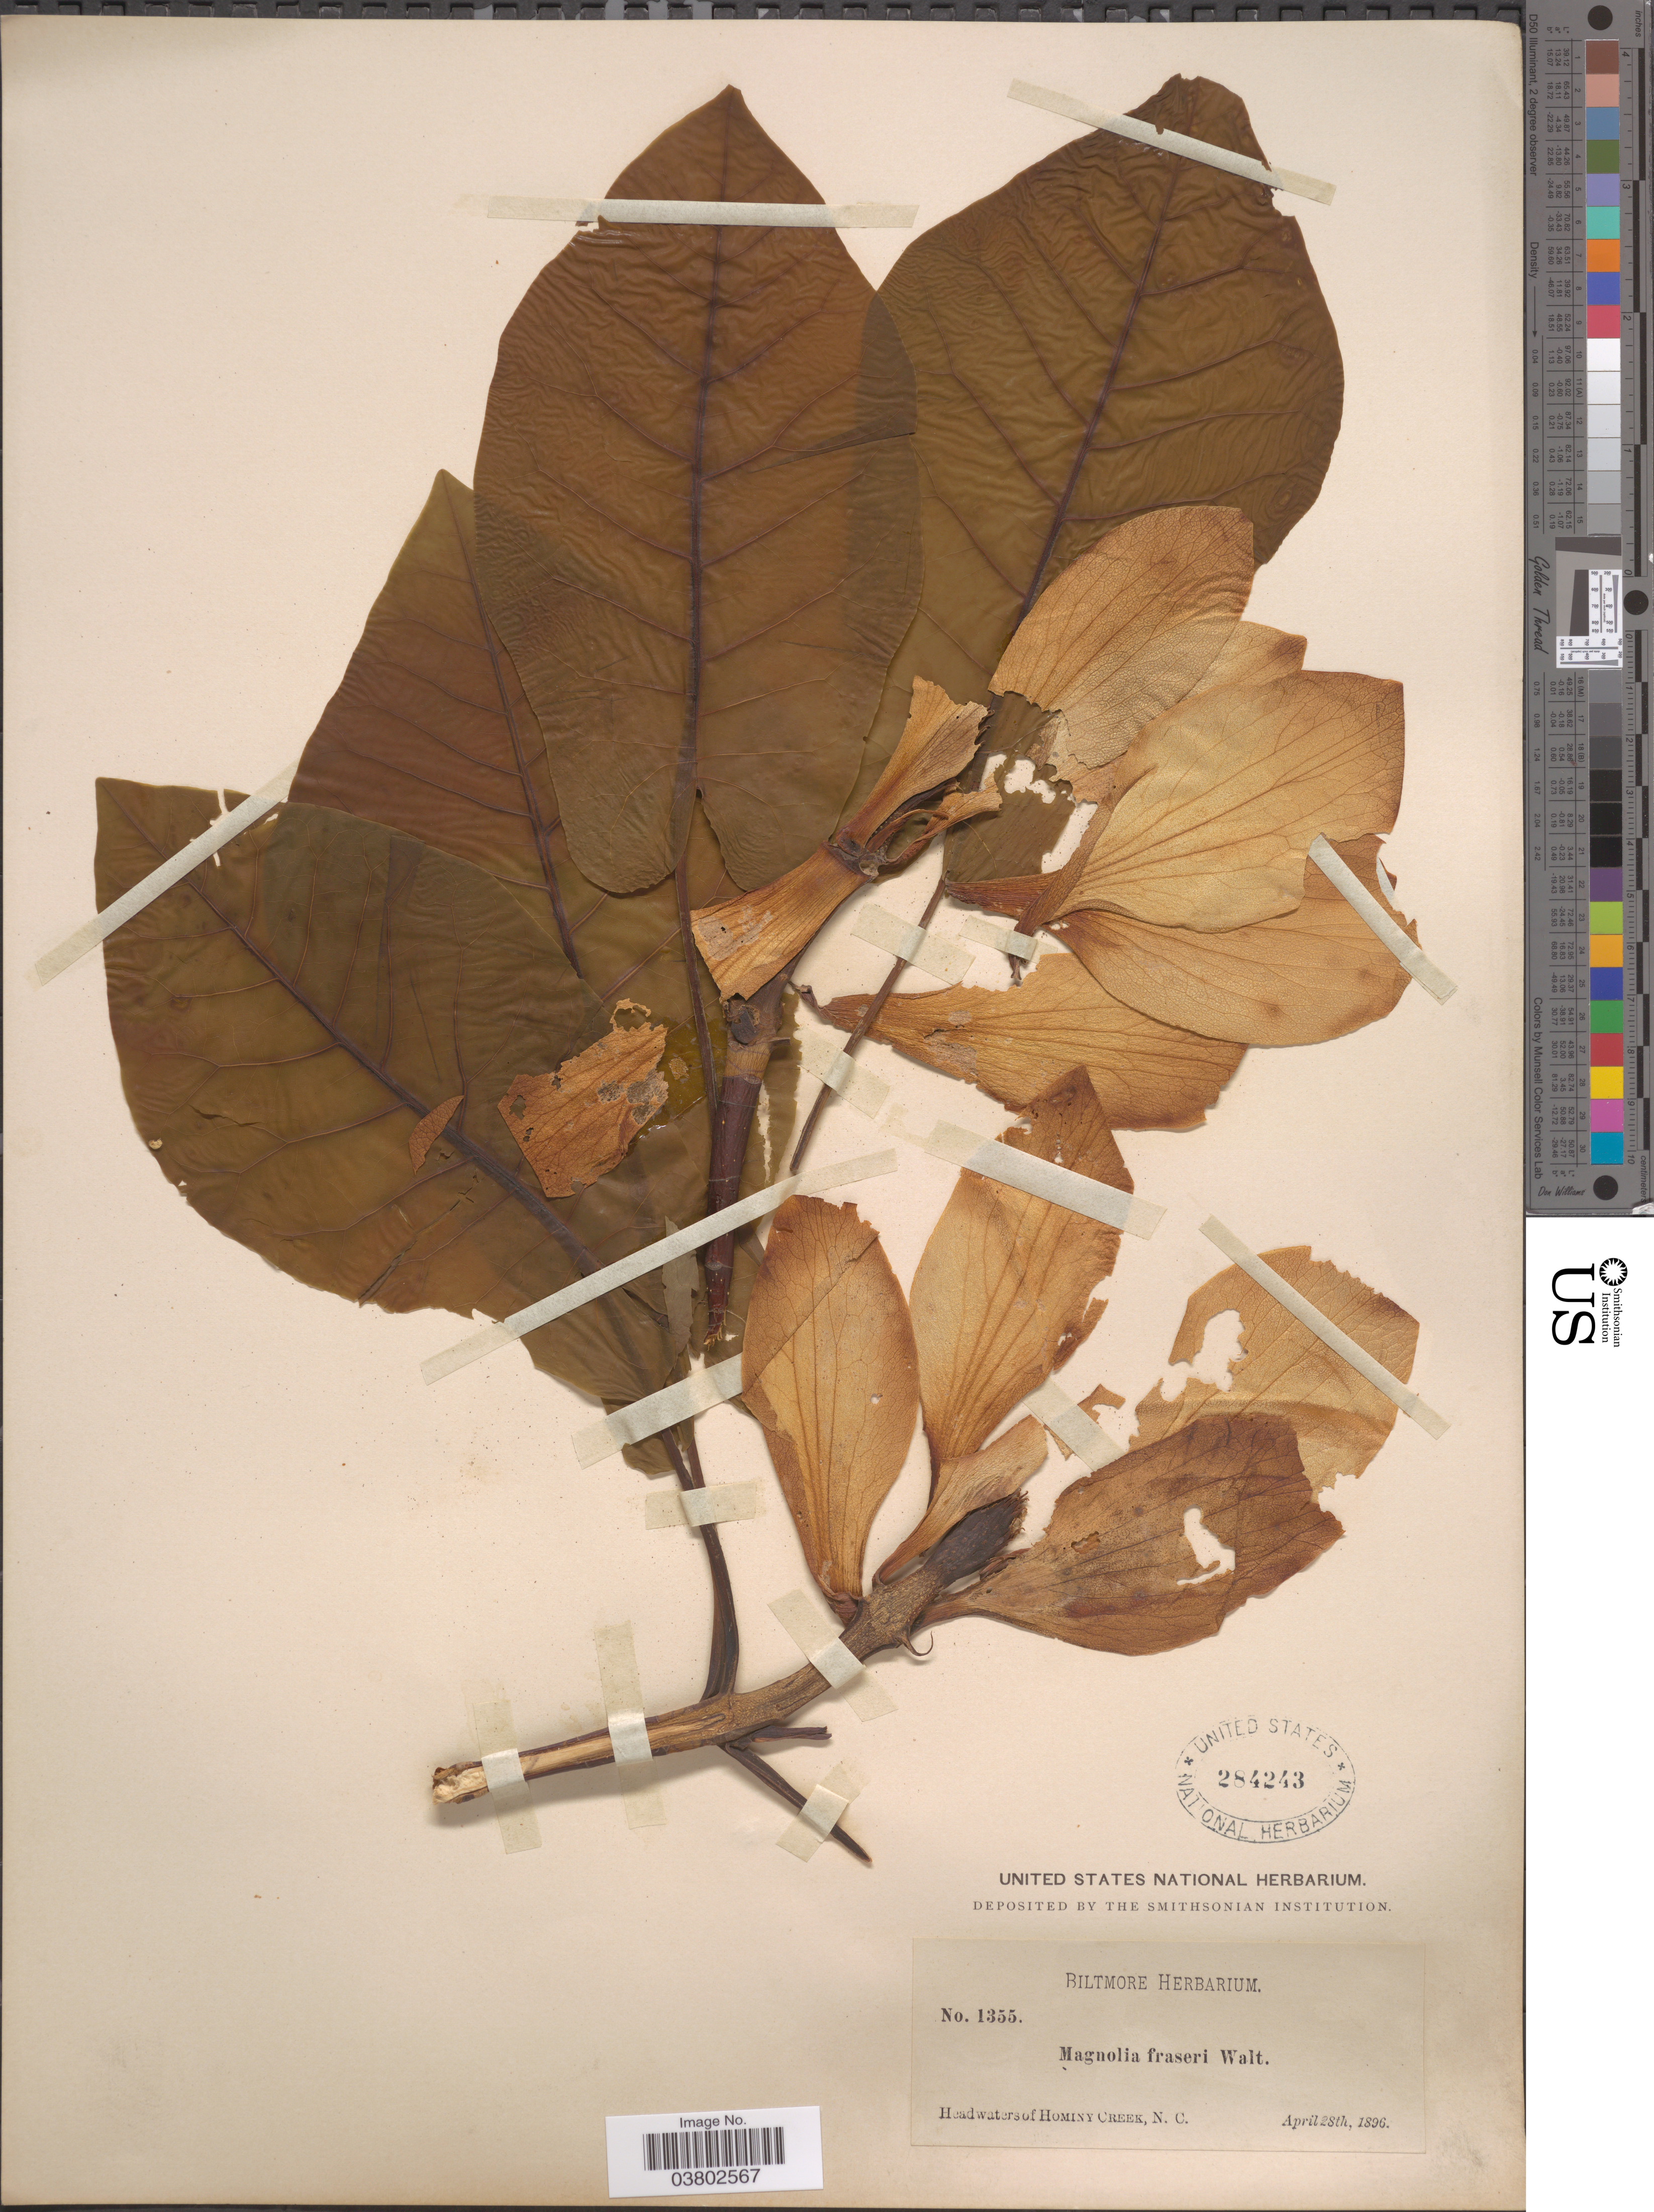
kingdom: Plantae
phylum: Tracheophyta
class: Magnoliopsida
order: Magnoliales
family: Magnoliaceae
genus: Magnolia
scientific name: Magnolia fraseri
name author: Walter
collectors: ex herb. Biltmore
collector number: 1355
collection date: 1896-04-28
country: United States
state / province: North Carolina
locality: Headwaters of Hominy Creek.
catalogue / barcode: US 284243